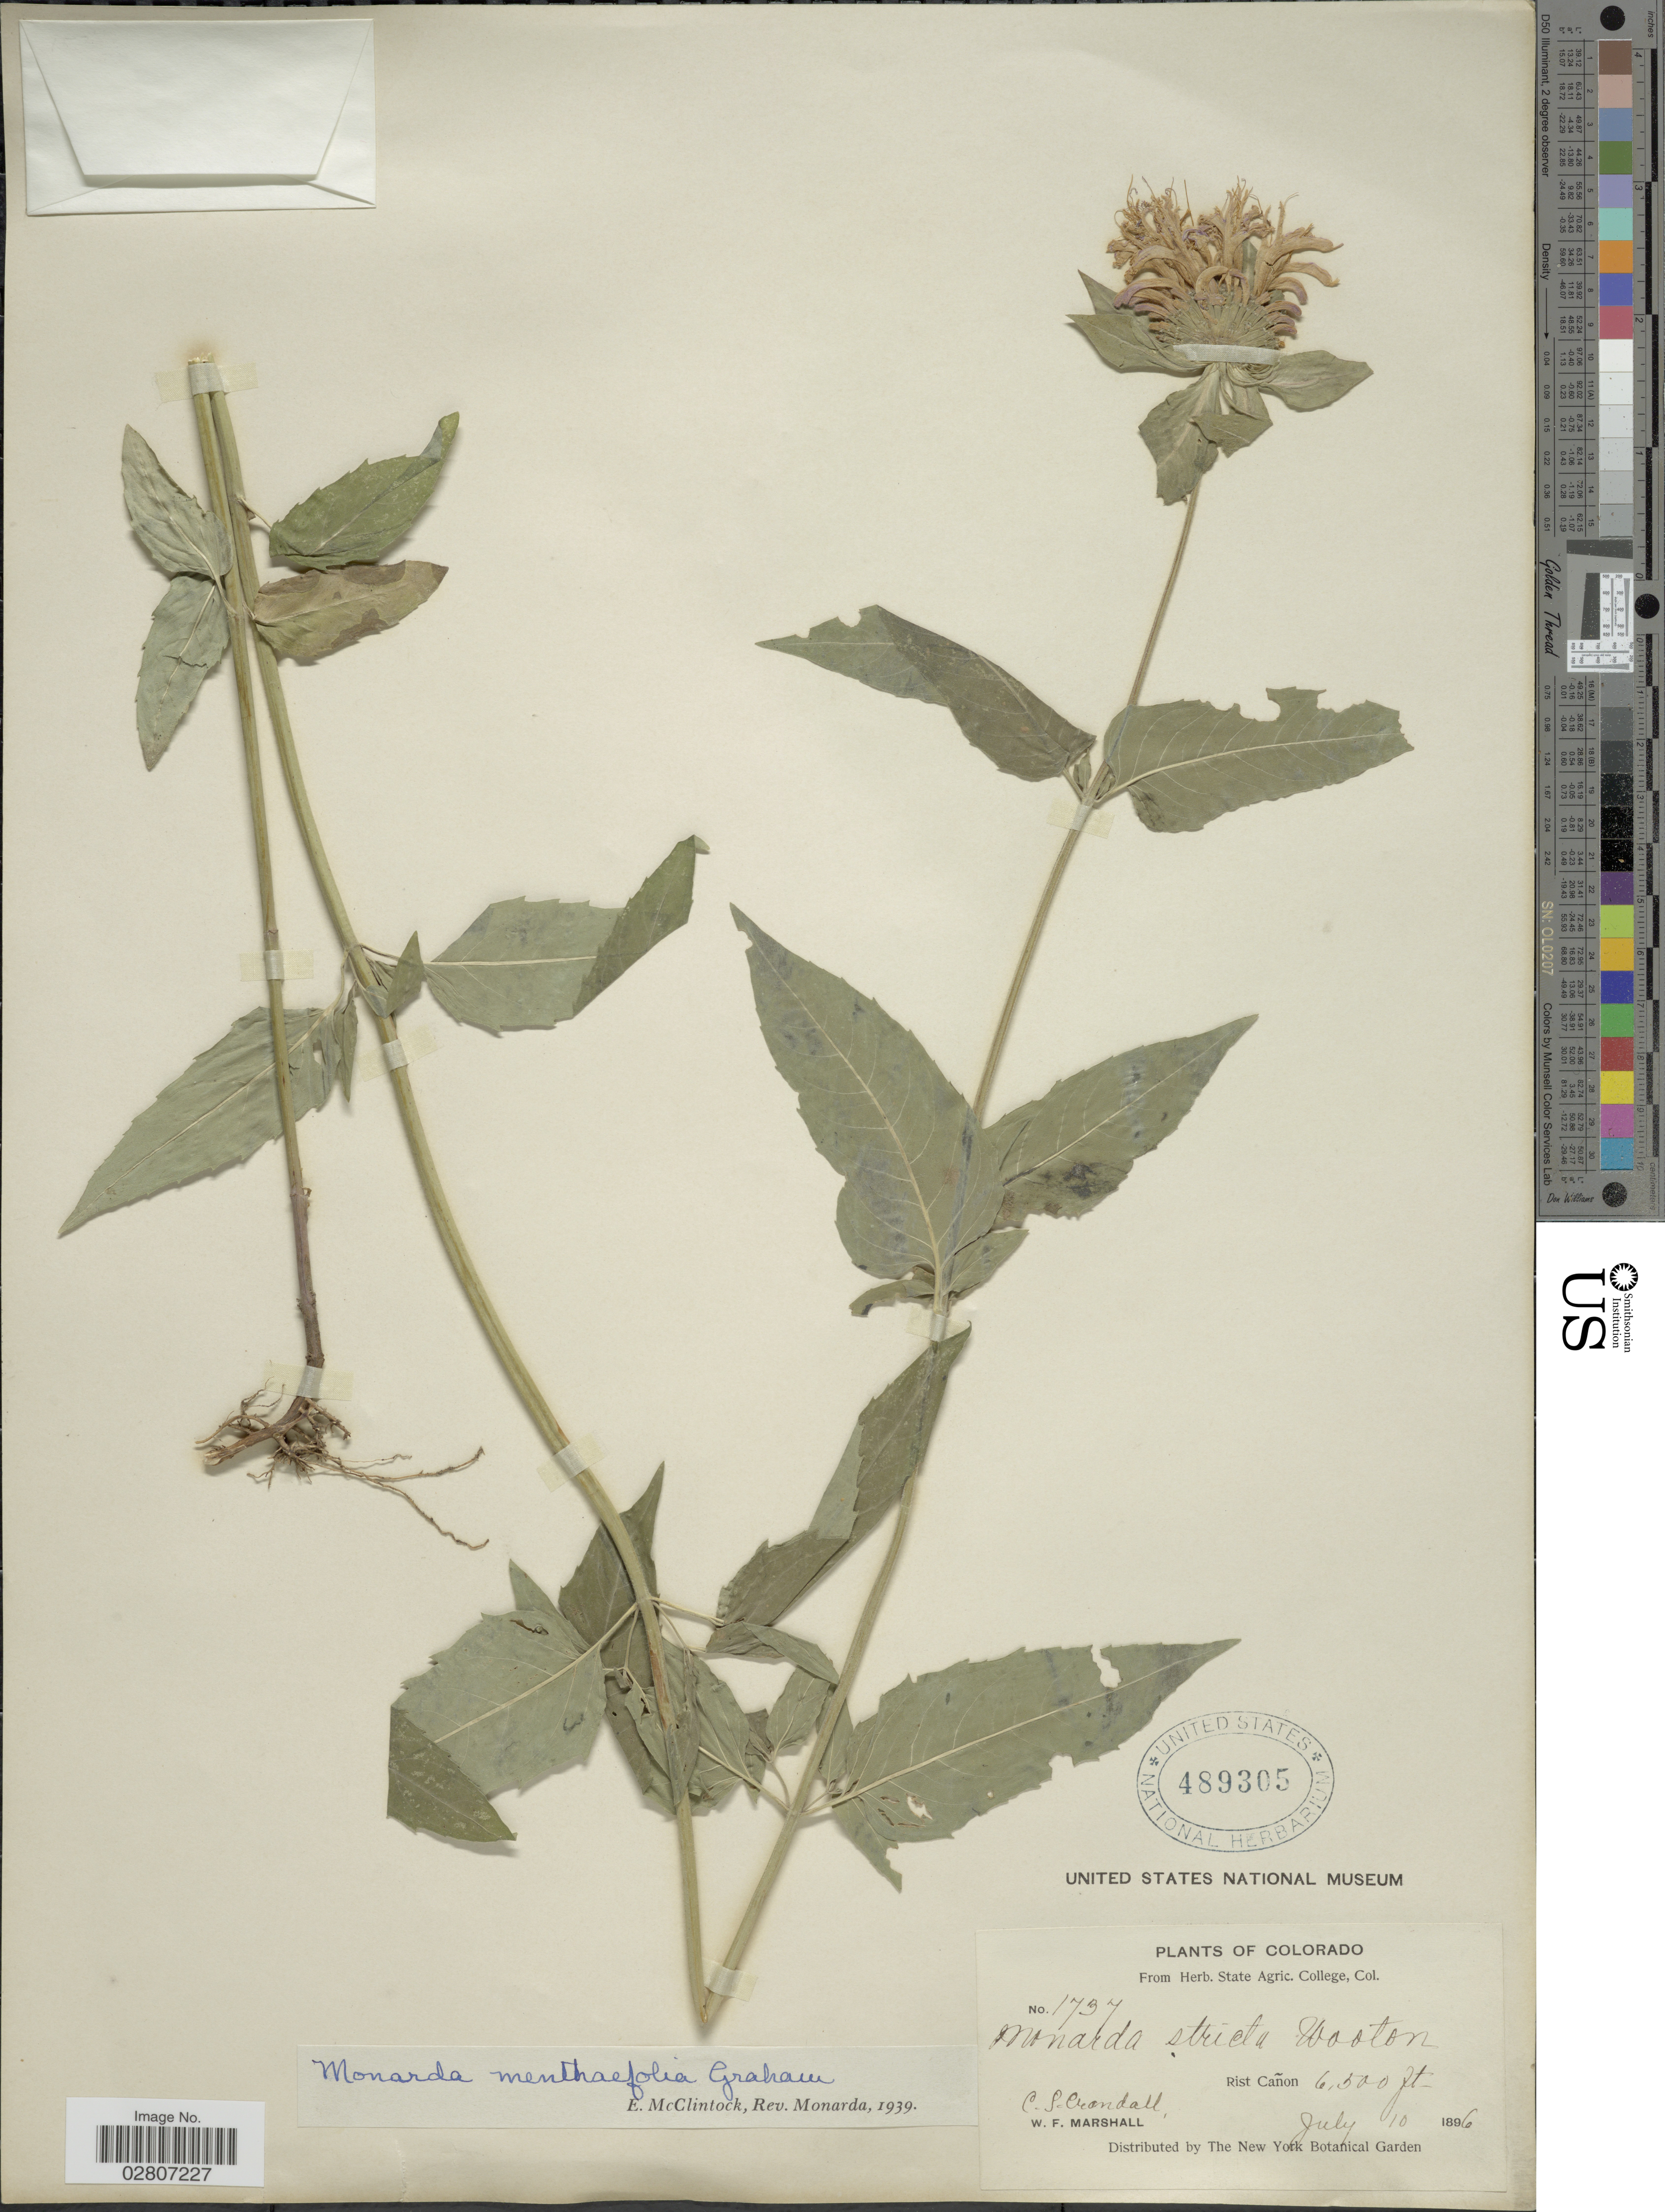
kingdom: Plantae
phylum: Tracheophyta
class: Magnoliopsida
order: Lamiales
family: Lamiaceae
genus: Monarda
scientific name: Monarda fistulosa var. menthifolia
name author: (Graham) Fernald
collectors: C. Crandall & W. F. Marshall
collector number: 1737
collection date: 1896-07-10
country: United States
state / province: Colorado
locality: Rist Cañon.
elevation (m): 1981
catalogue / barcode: US 489305